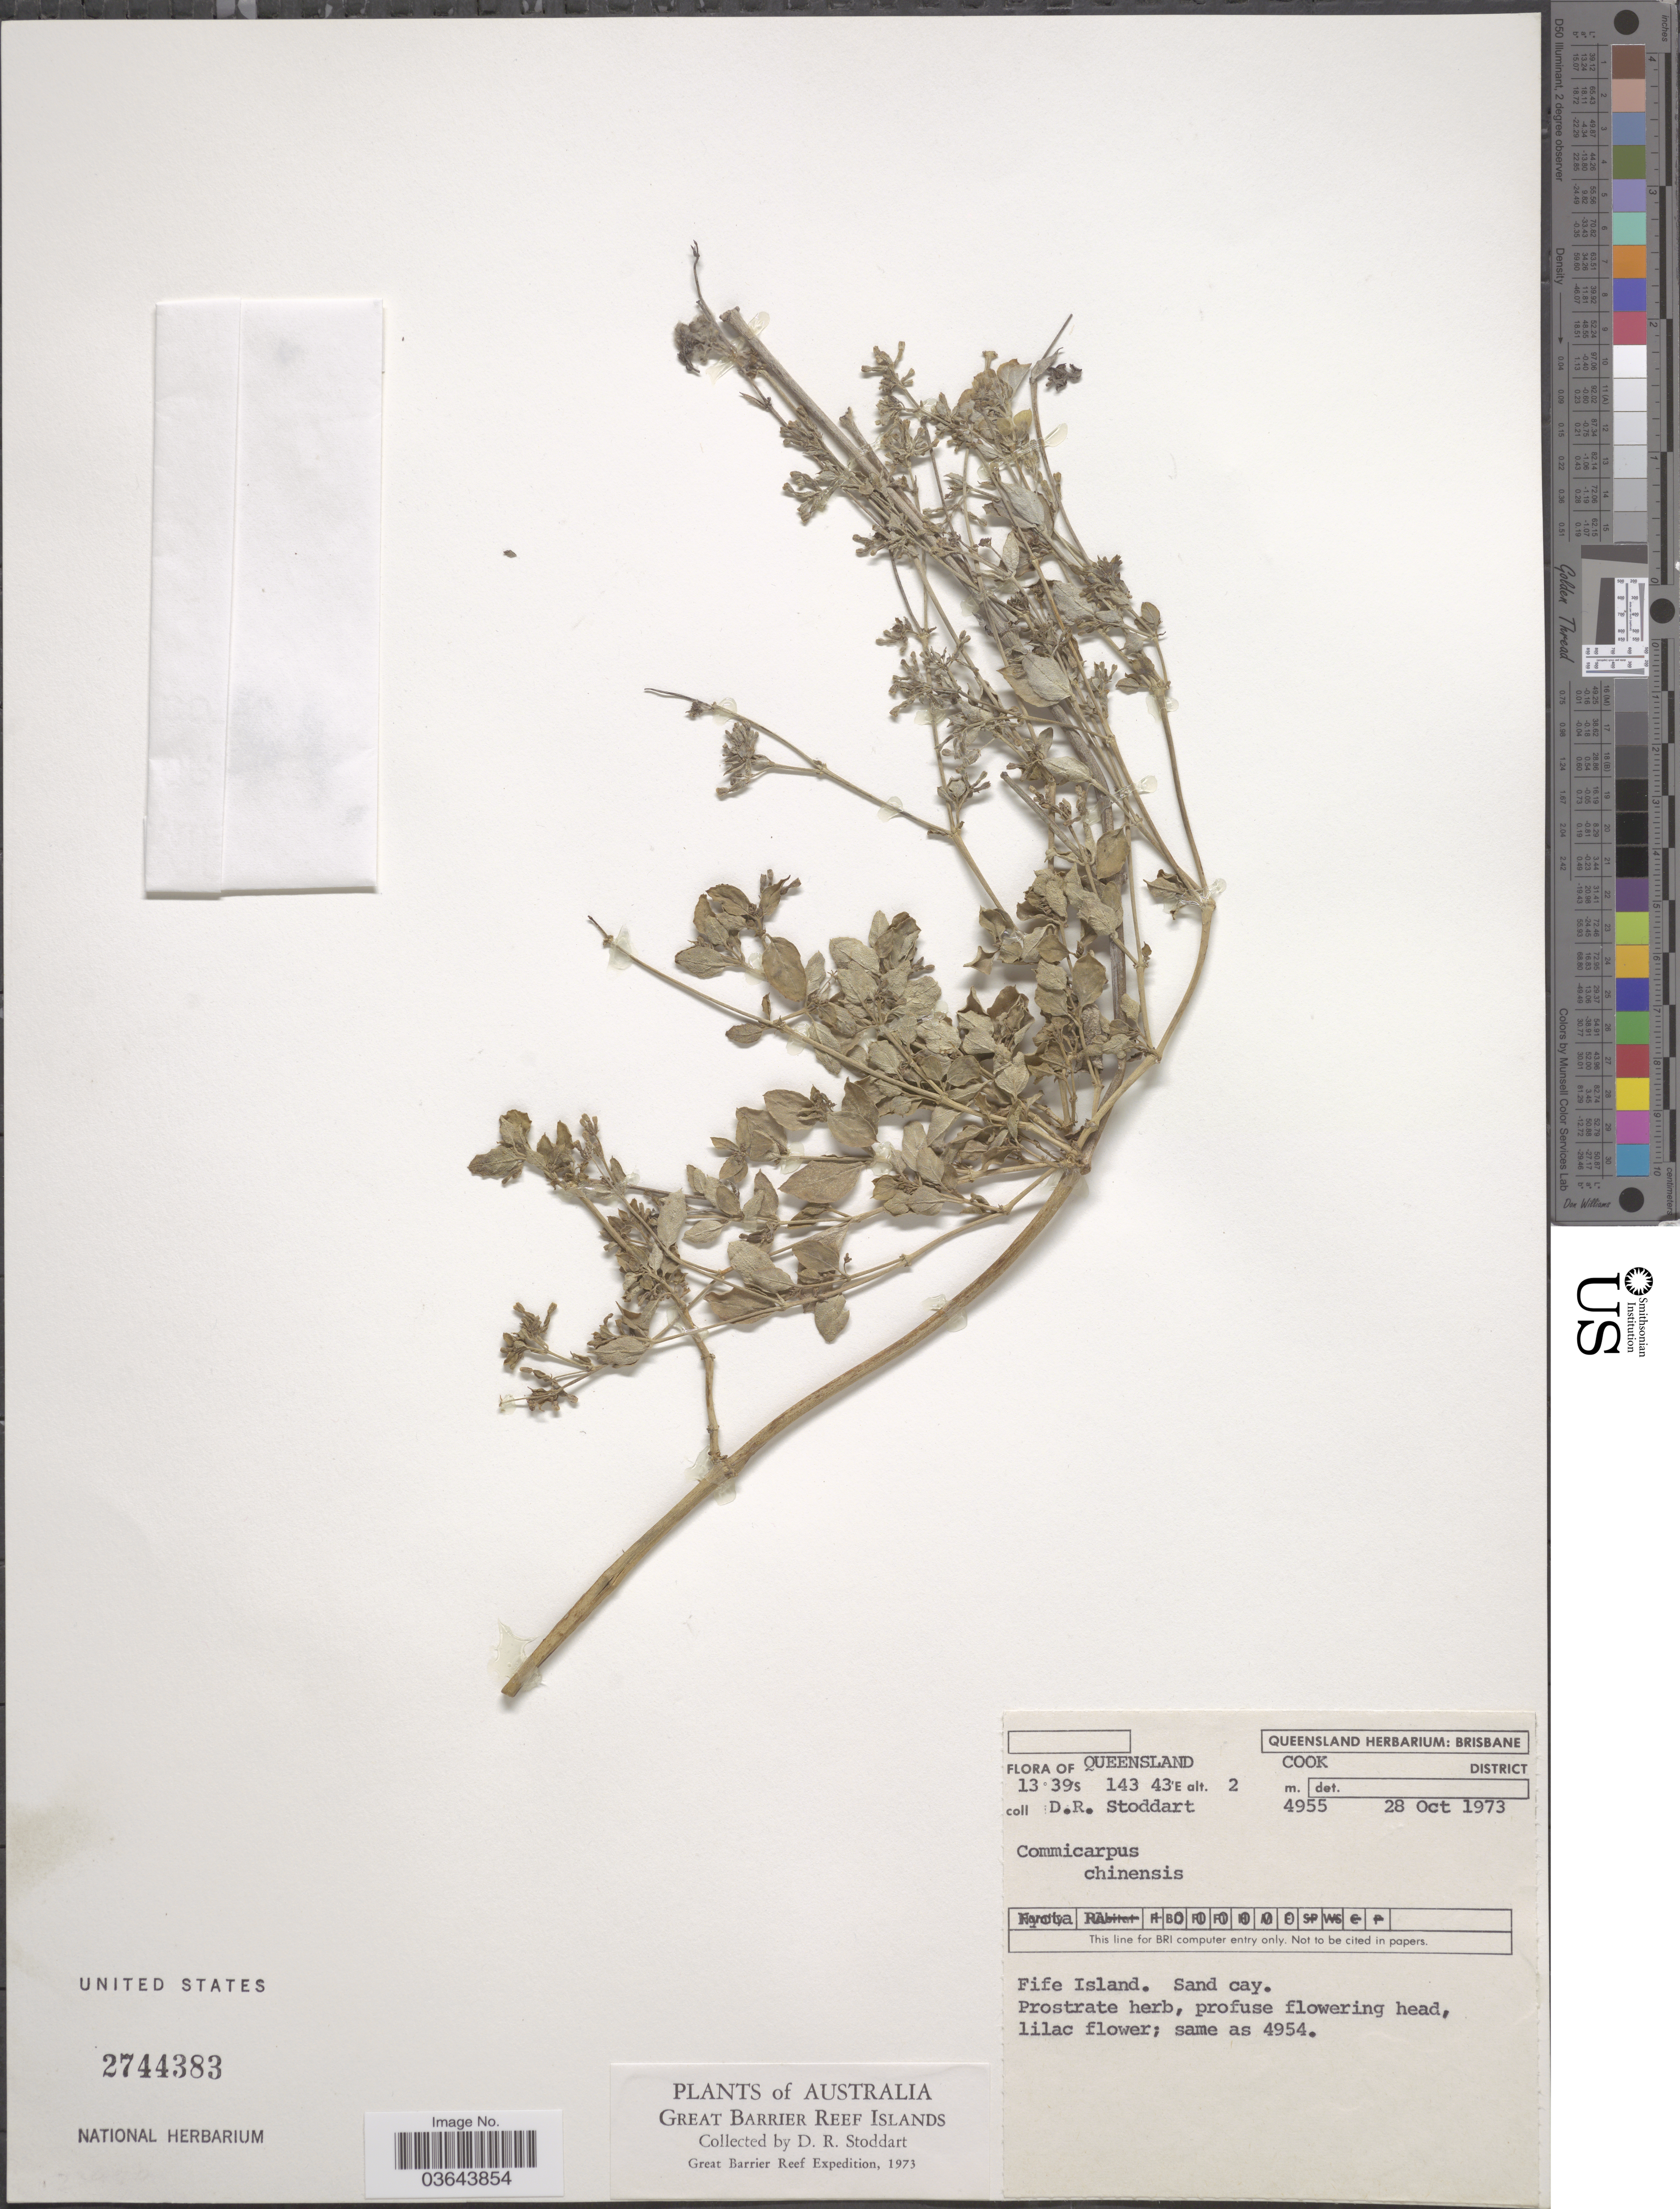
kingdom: Plantae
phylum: Tracheophyta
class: Magnoliopsida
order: Caryophyllales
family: Nyctaginaceae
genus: Boerhavia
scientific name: Boerhavia chinensis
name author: Druce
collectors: D. R. Stoddart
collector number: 4955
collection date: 1973-10-28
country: Australia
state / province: Queensland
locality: Cook District. Fife Island.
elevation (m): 2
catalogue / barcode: US 2744383